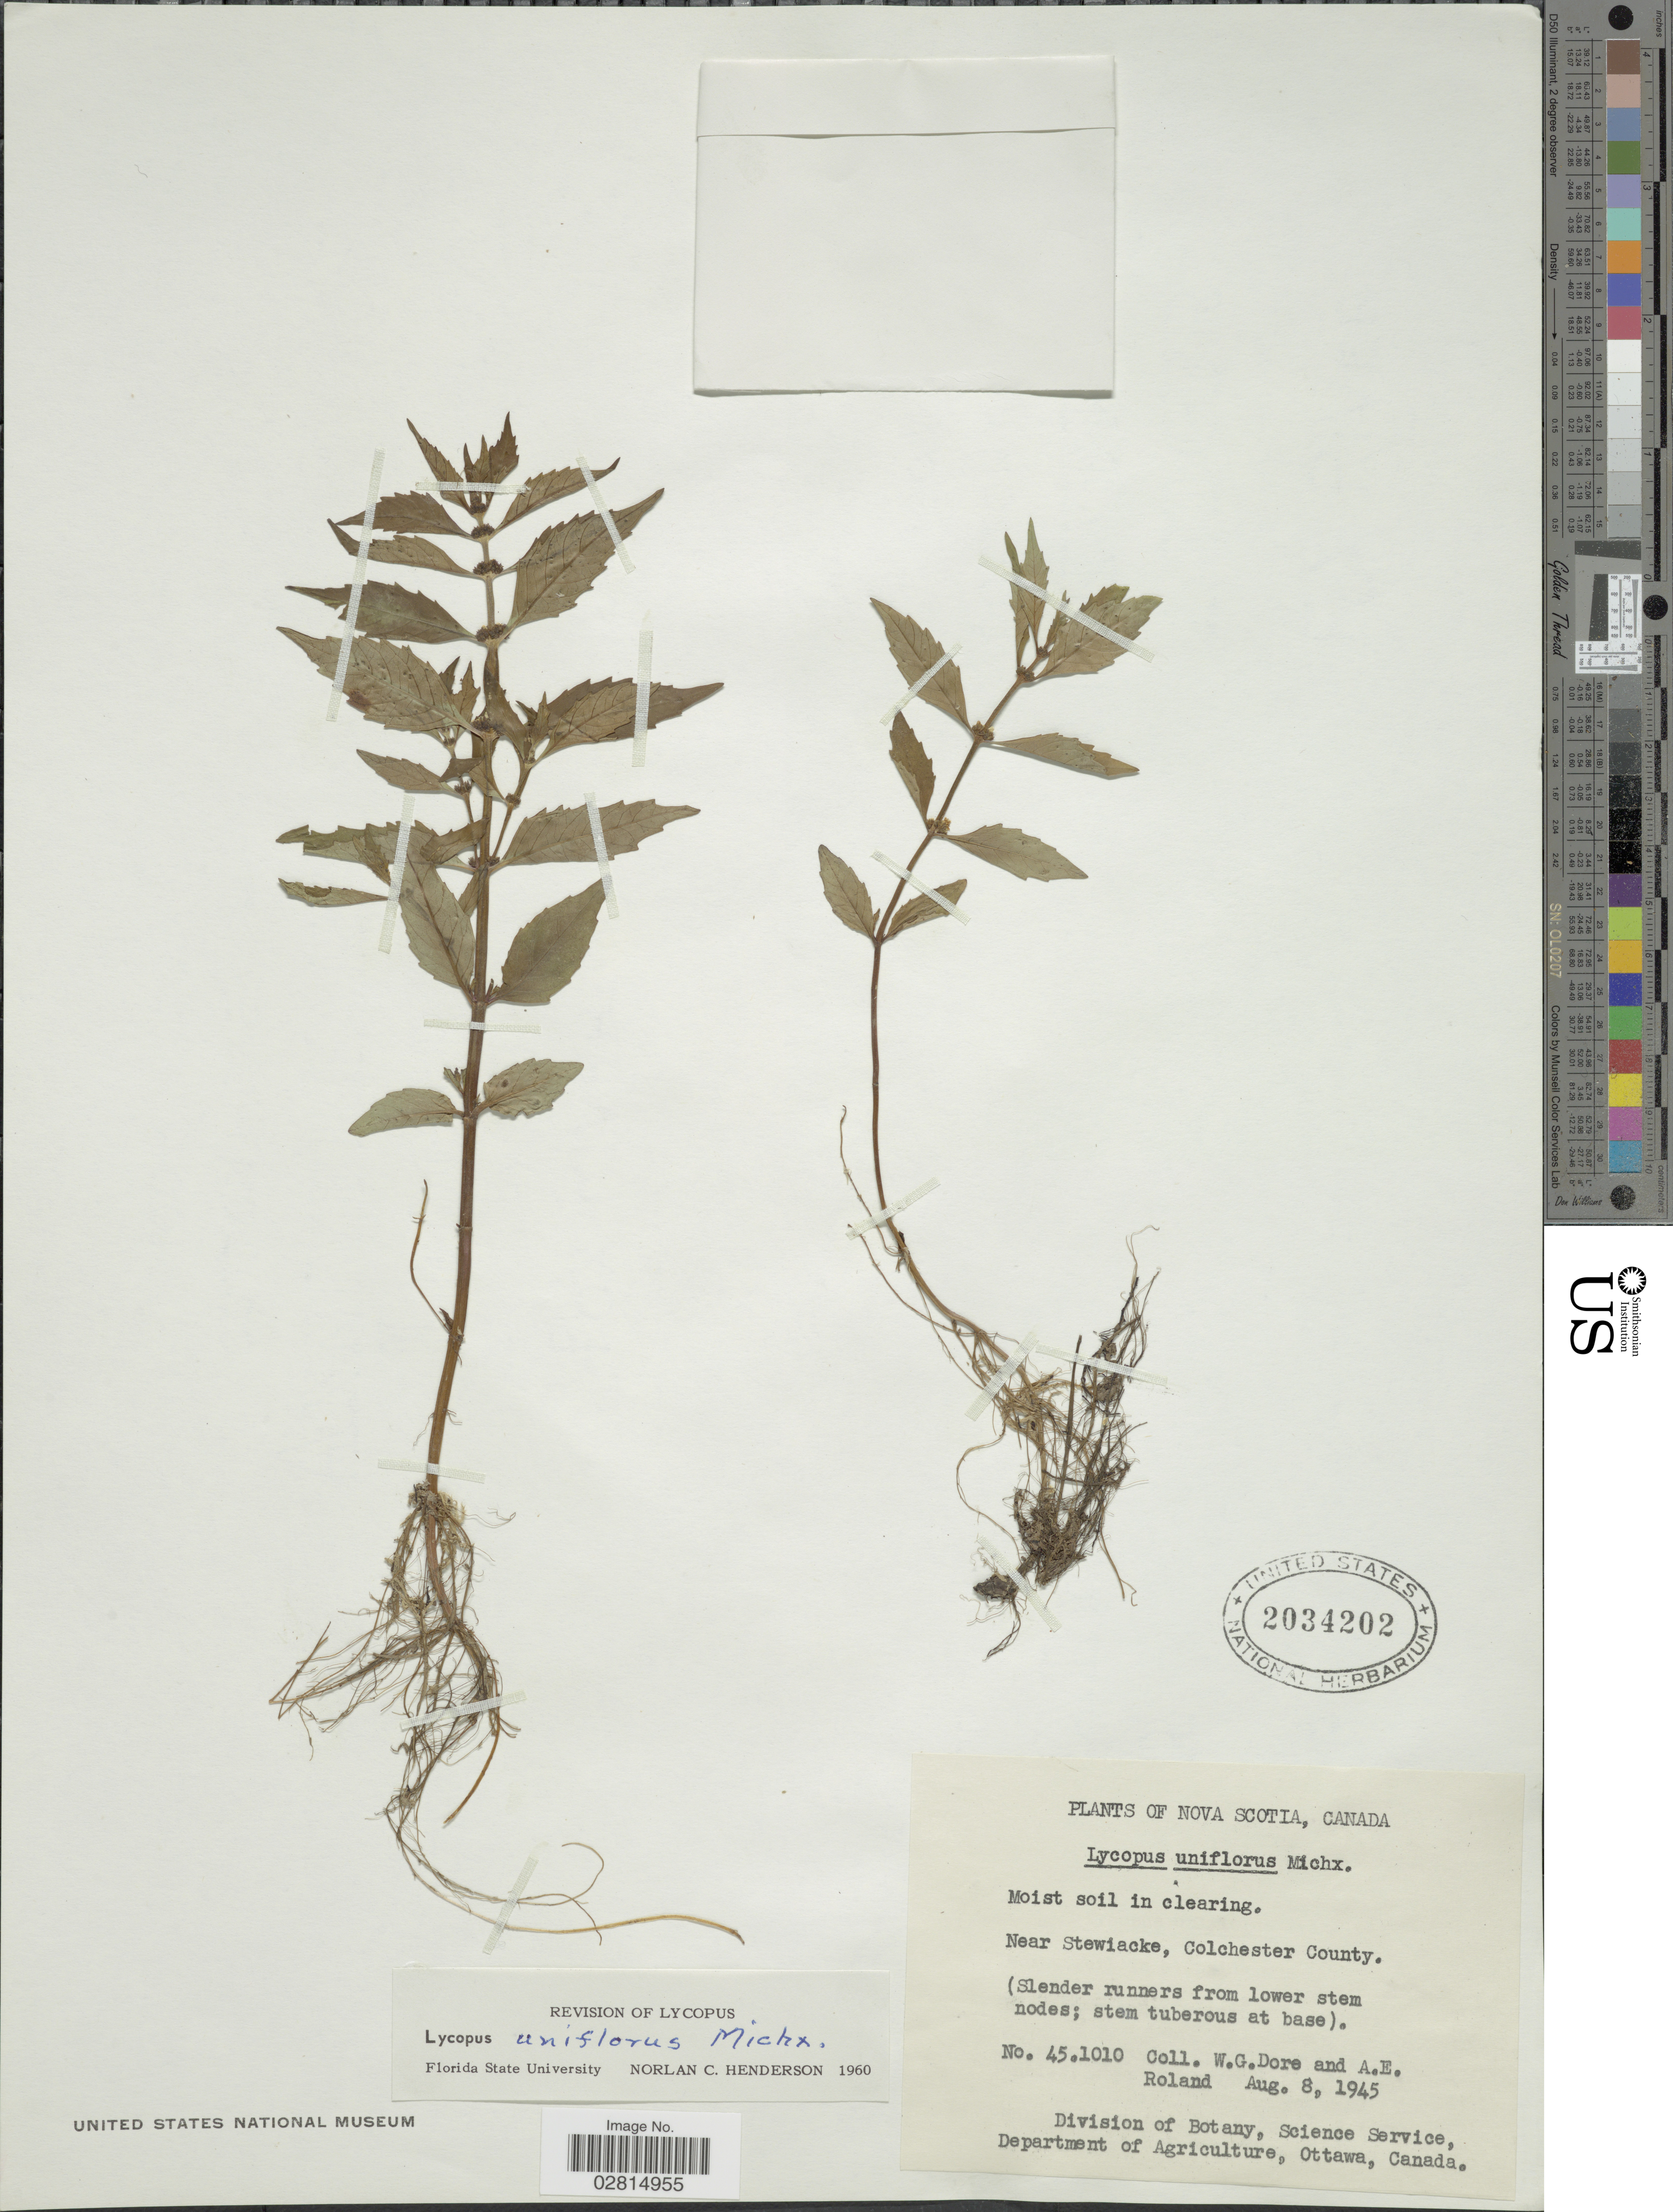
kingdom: Plantae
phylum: Tracheophyta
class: Magnoliopsida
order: Lamiales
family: Lamiaceae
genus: Lycopus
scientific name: Lycopus uniflorus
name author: Michx.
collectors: W. Dore & E. Roland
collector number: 451010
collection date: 1945-08-08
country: Canada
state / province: Nova Scotia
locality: Near Stewiacke, Colchester County.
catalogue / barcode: US 2034202